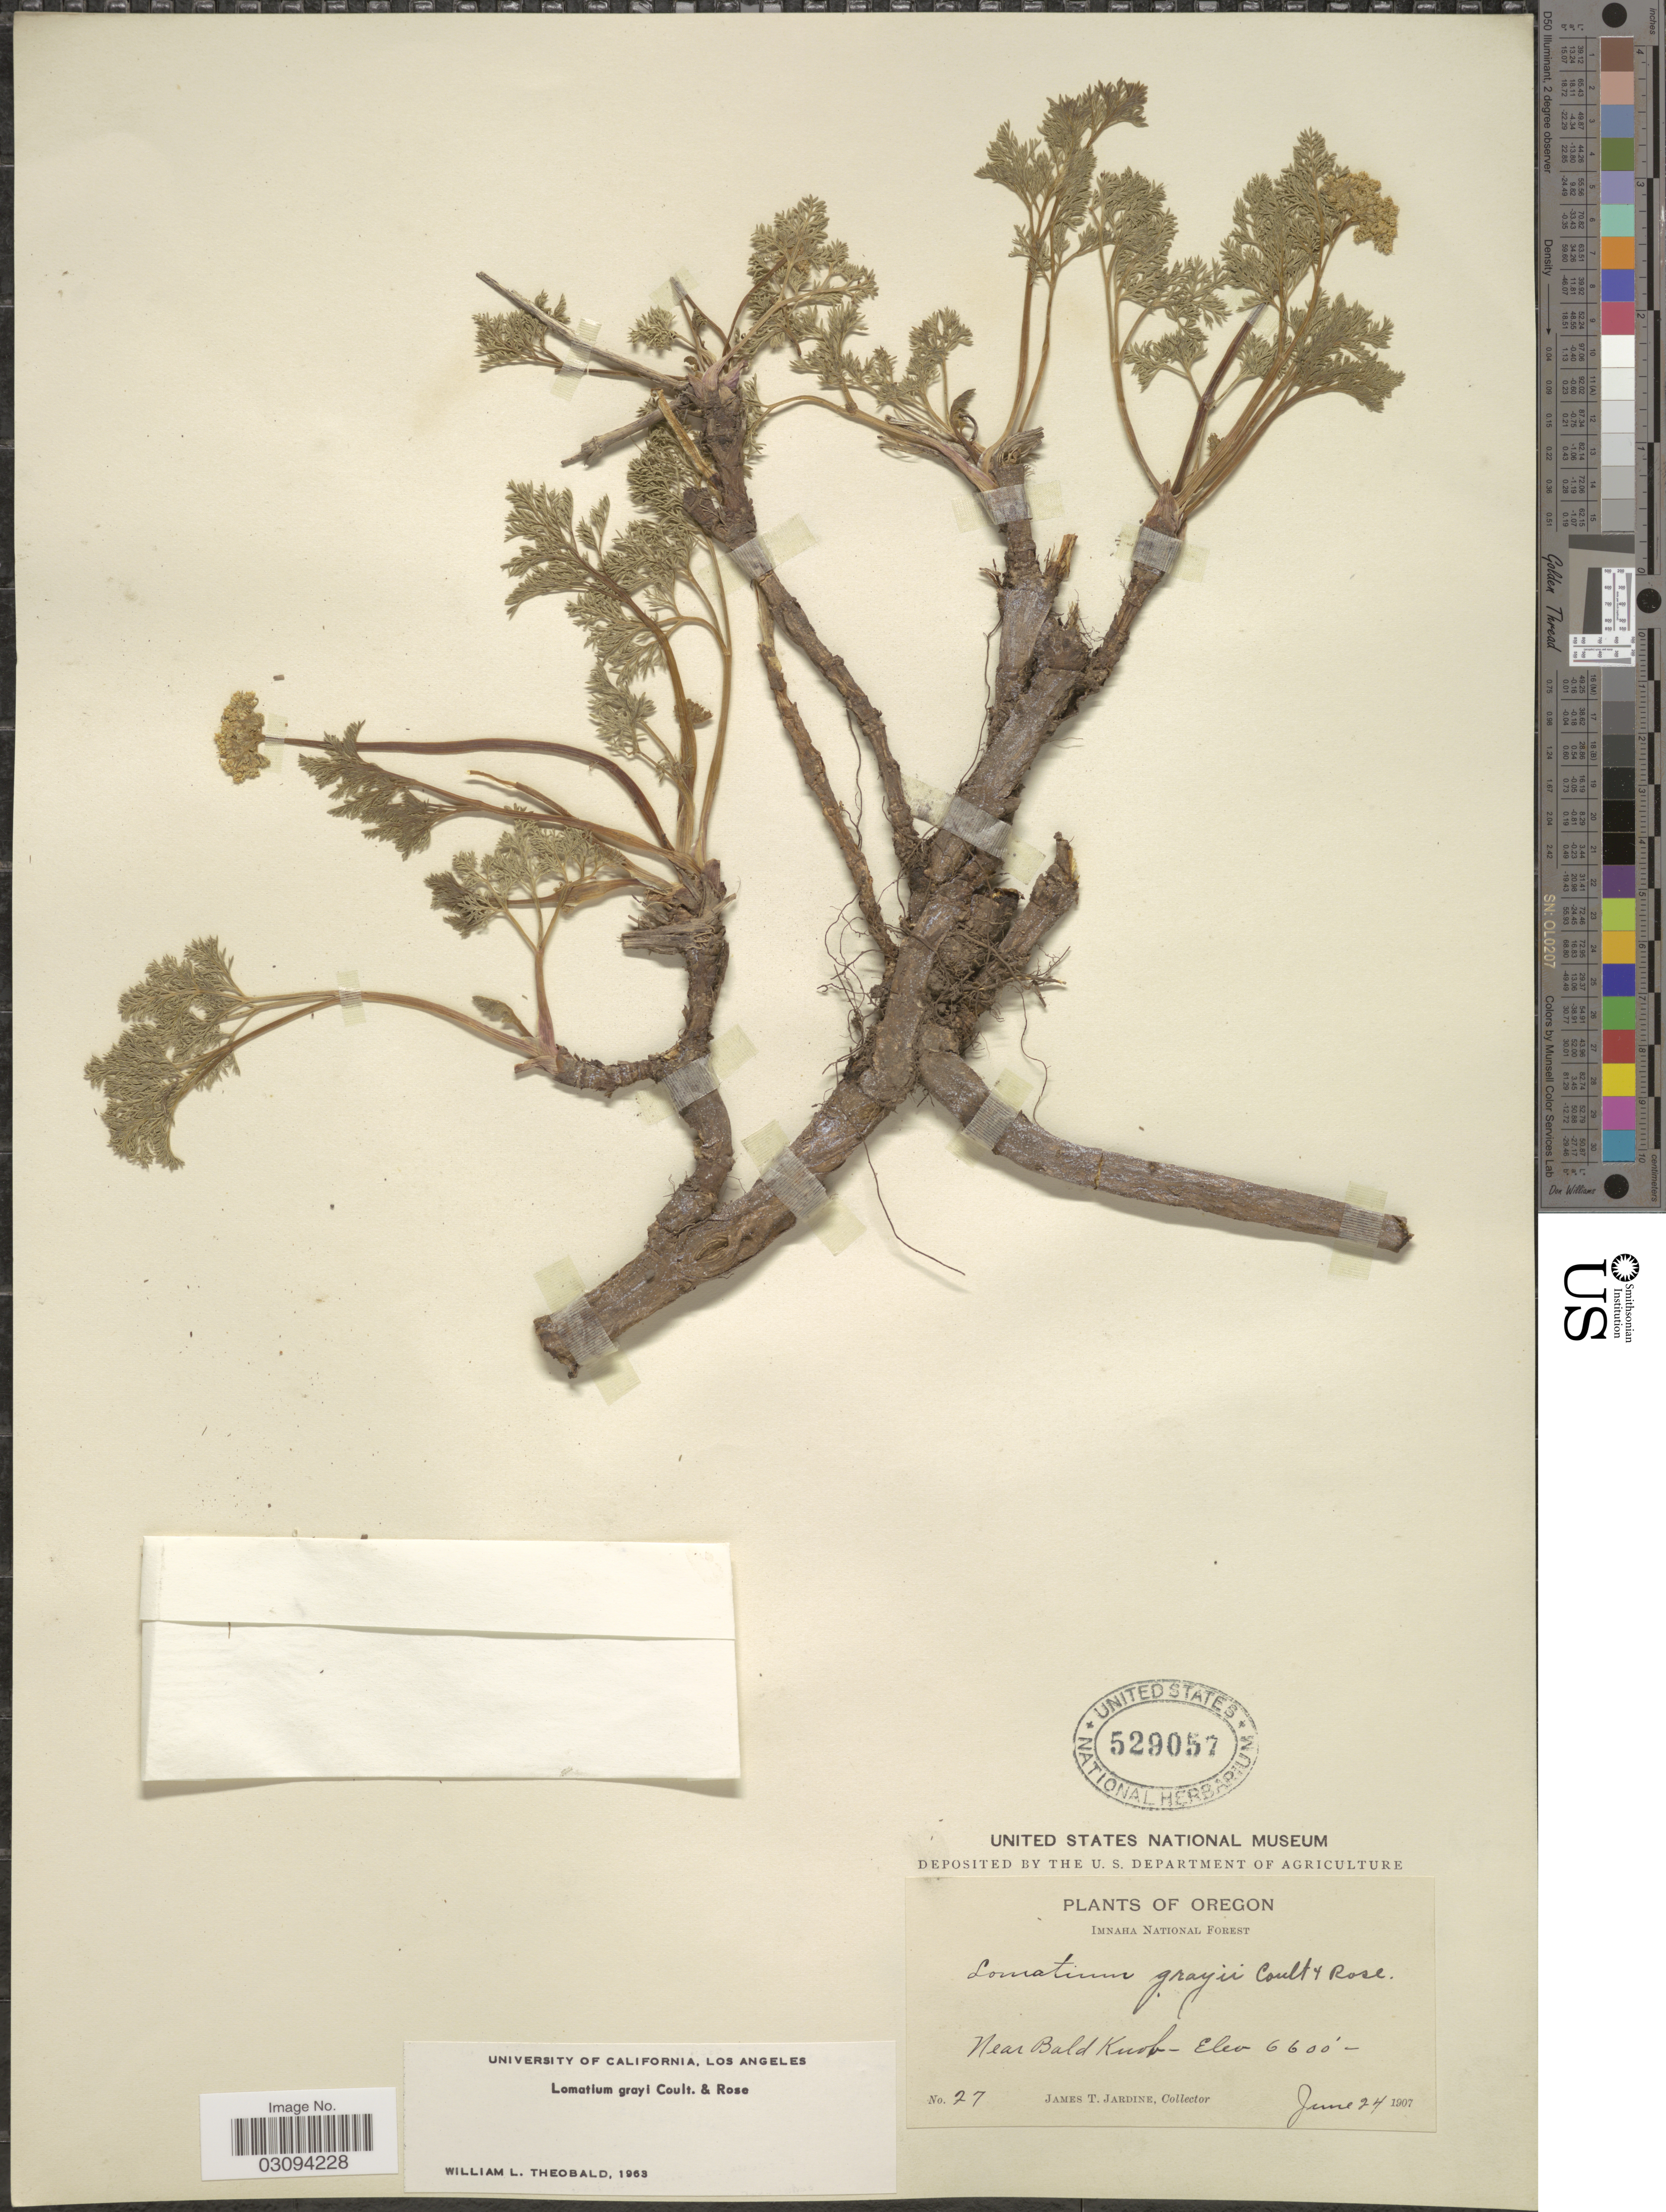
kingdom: Plantae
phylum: Tracheophyta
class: Magnoliopsida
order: Apiales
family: Apiaceae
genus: Lomatium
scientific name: Lomatium grayi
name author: (J.M. Coult. & Rose) J.M. Coult. & Rose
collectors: J. T. Jardine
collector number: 27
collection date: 1907-06-24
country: United States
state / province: Oregon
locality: Imnaha National Forest. Near Bald Knob.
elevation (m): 2012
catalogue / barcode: US 529057